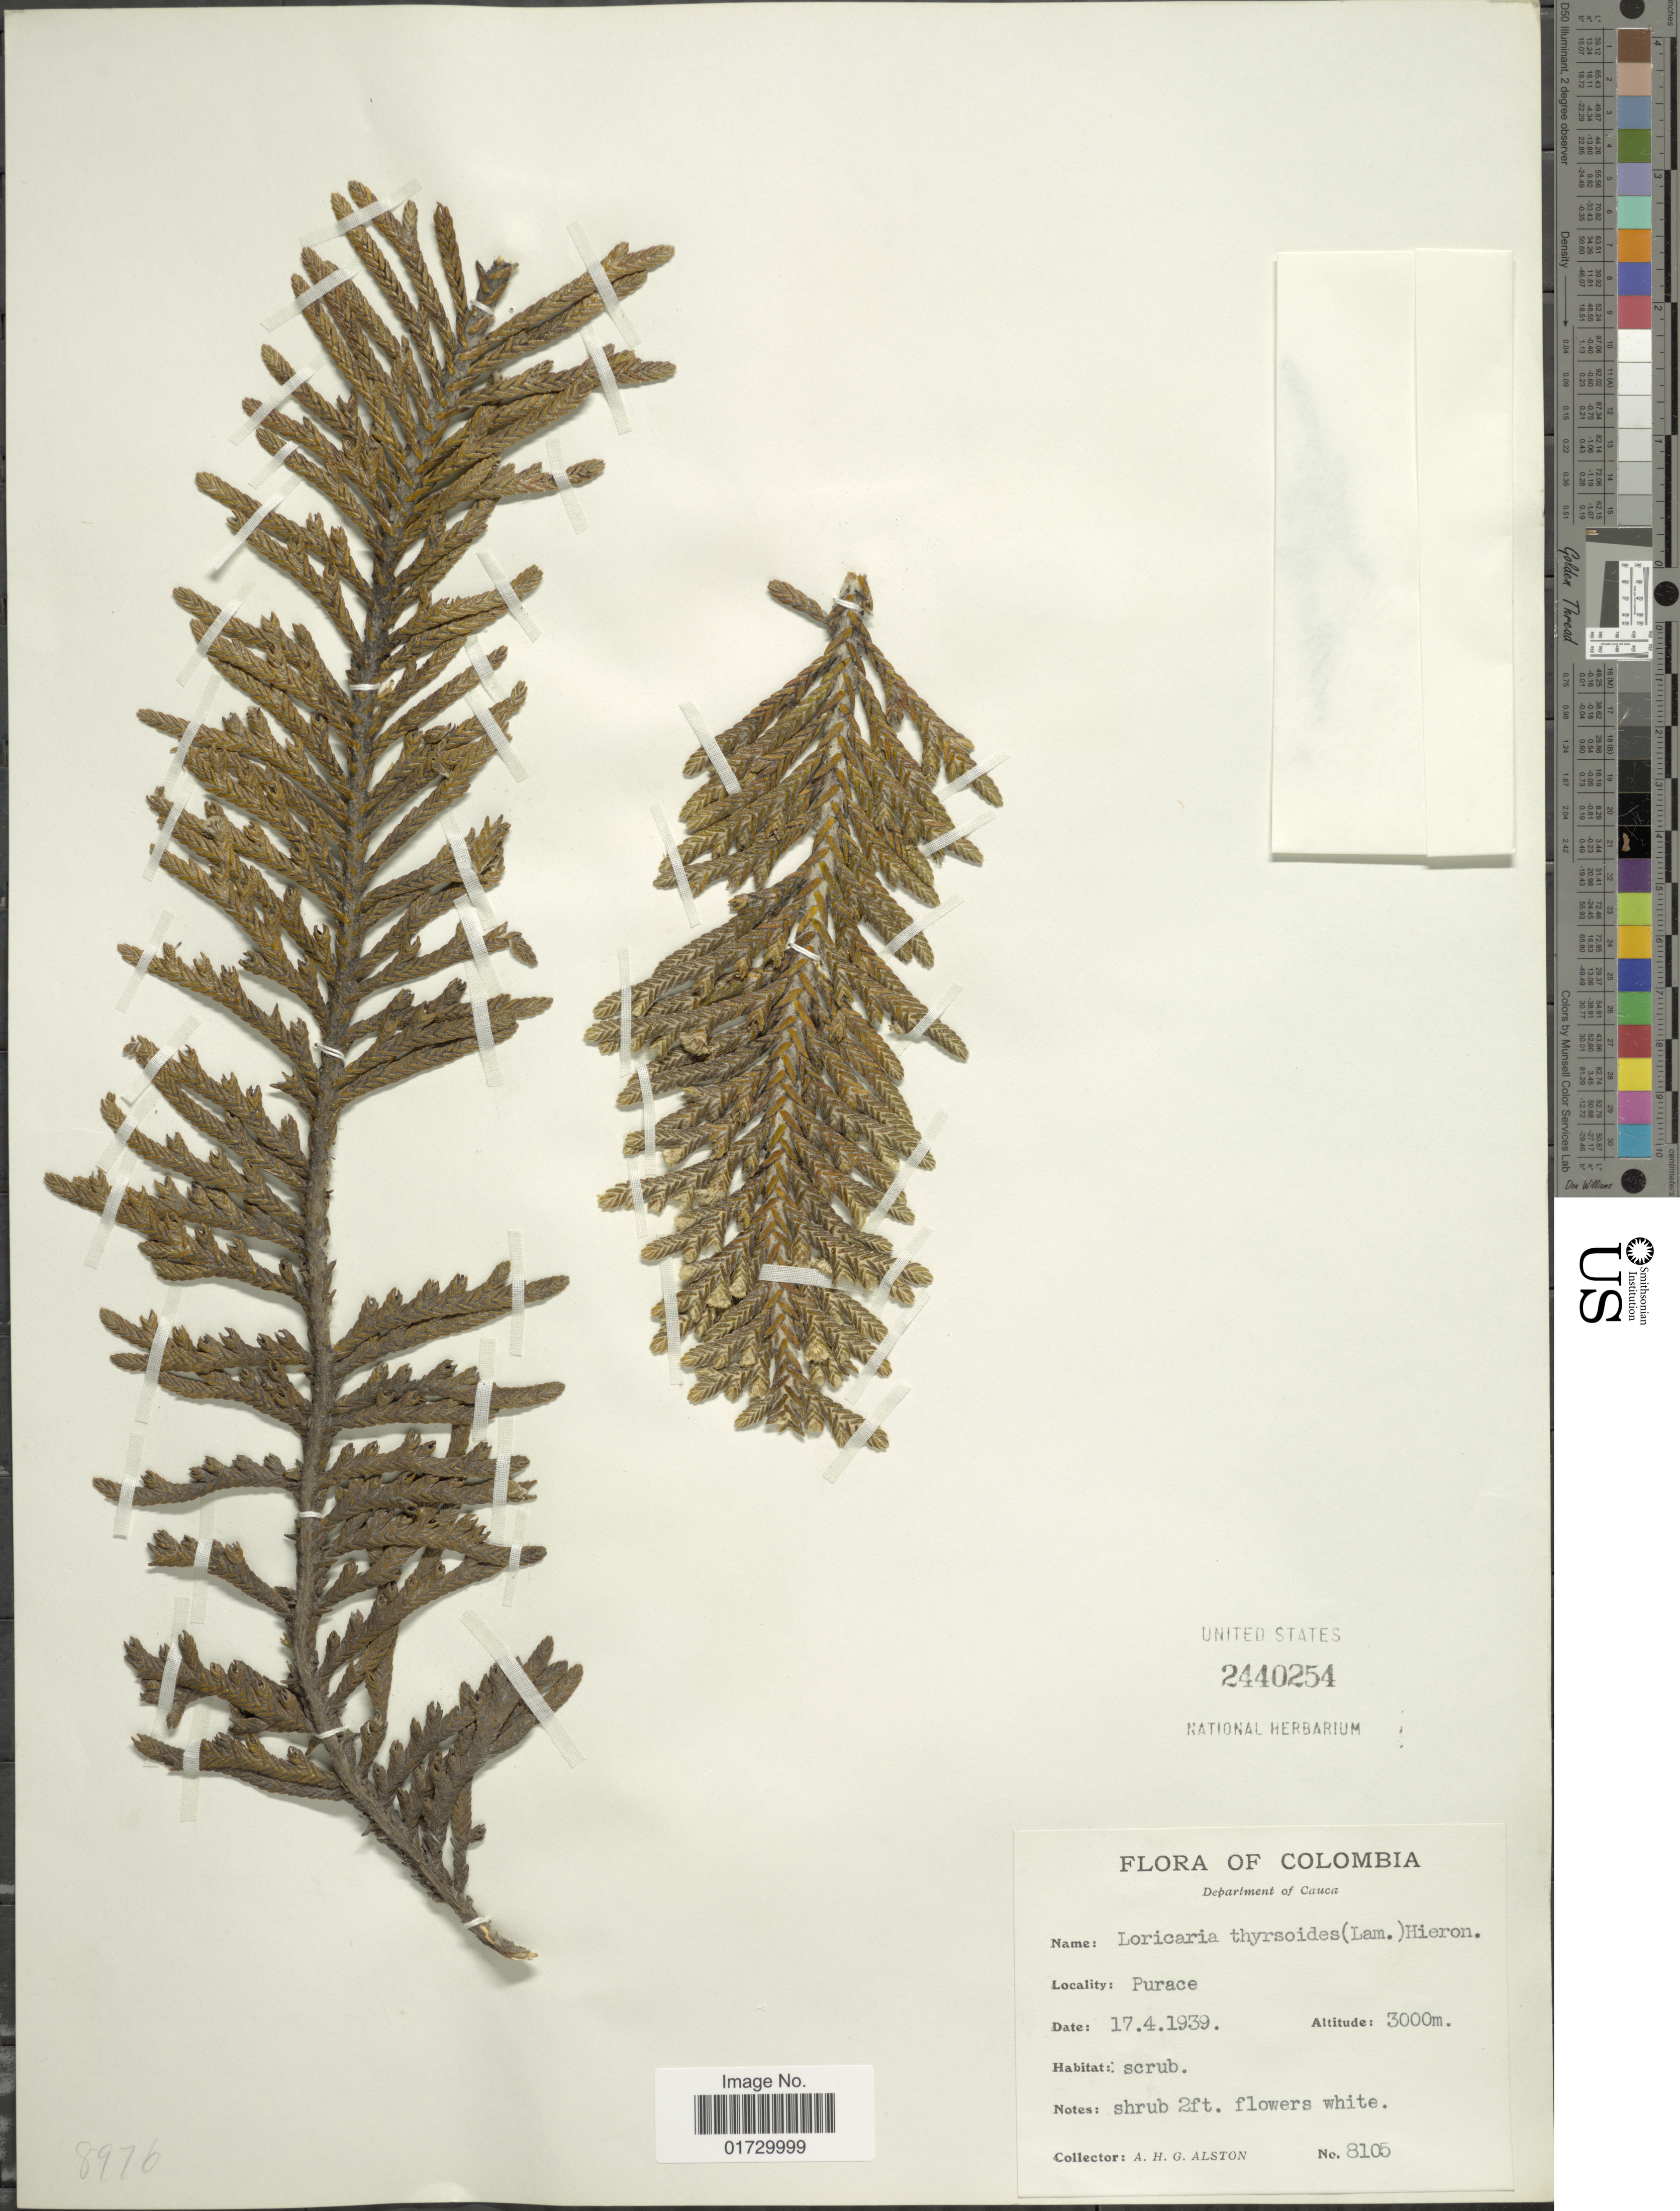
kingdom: Plantae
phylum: Tracheophyta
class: Magnoliopsida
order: Asterales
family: Asteraceae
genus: Loricaria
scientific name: Loricaria thuyoides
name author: (Lam.) Sch. Bip.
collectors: A. H. Alston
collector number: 8105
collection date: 1939-04-17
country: Colombia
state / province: Cauca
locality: Purace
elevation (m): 3000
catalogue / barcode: US 2440254